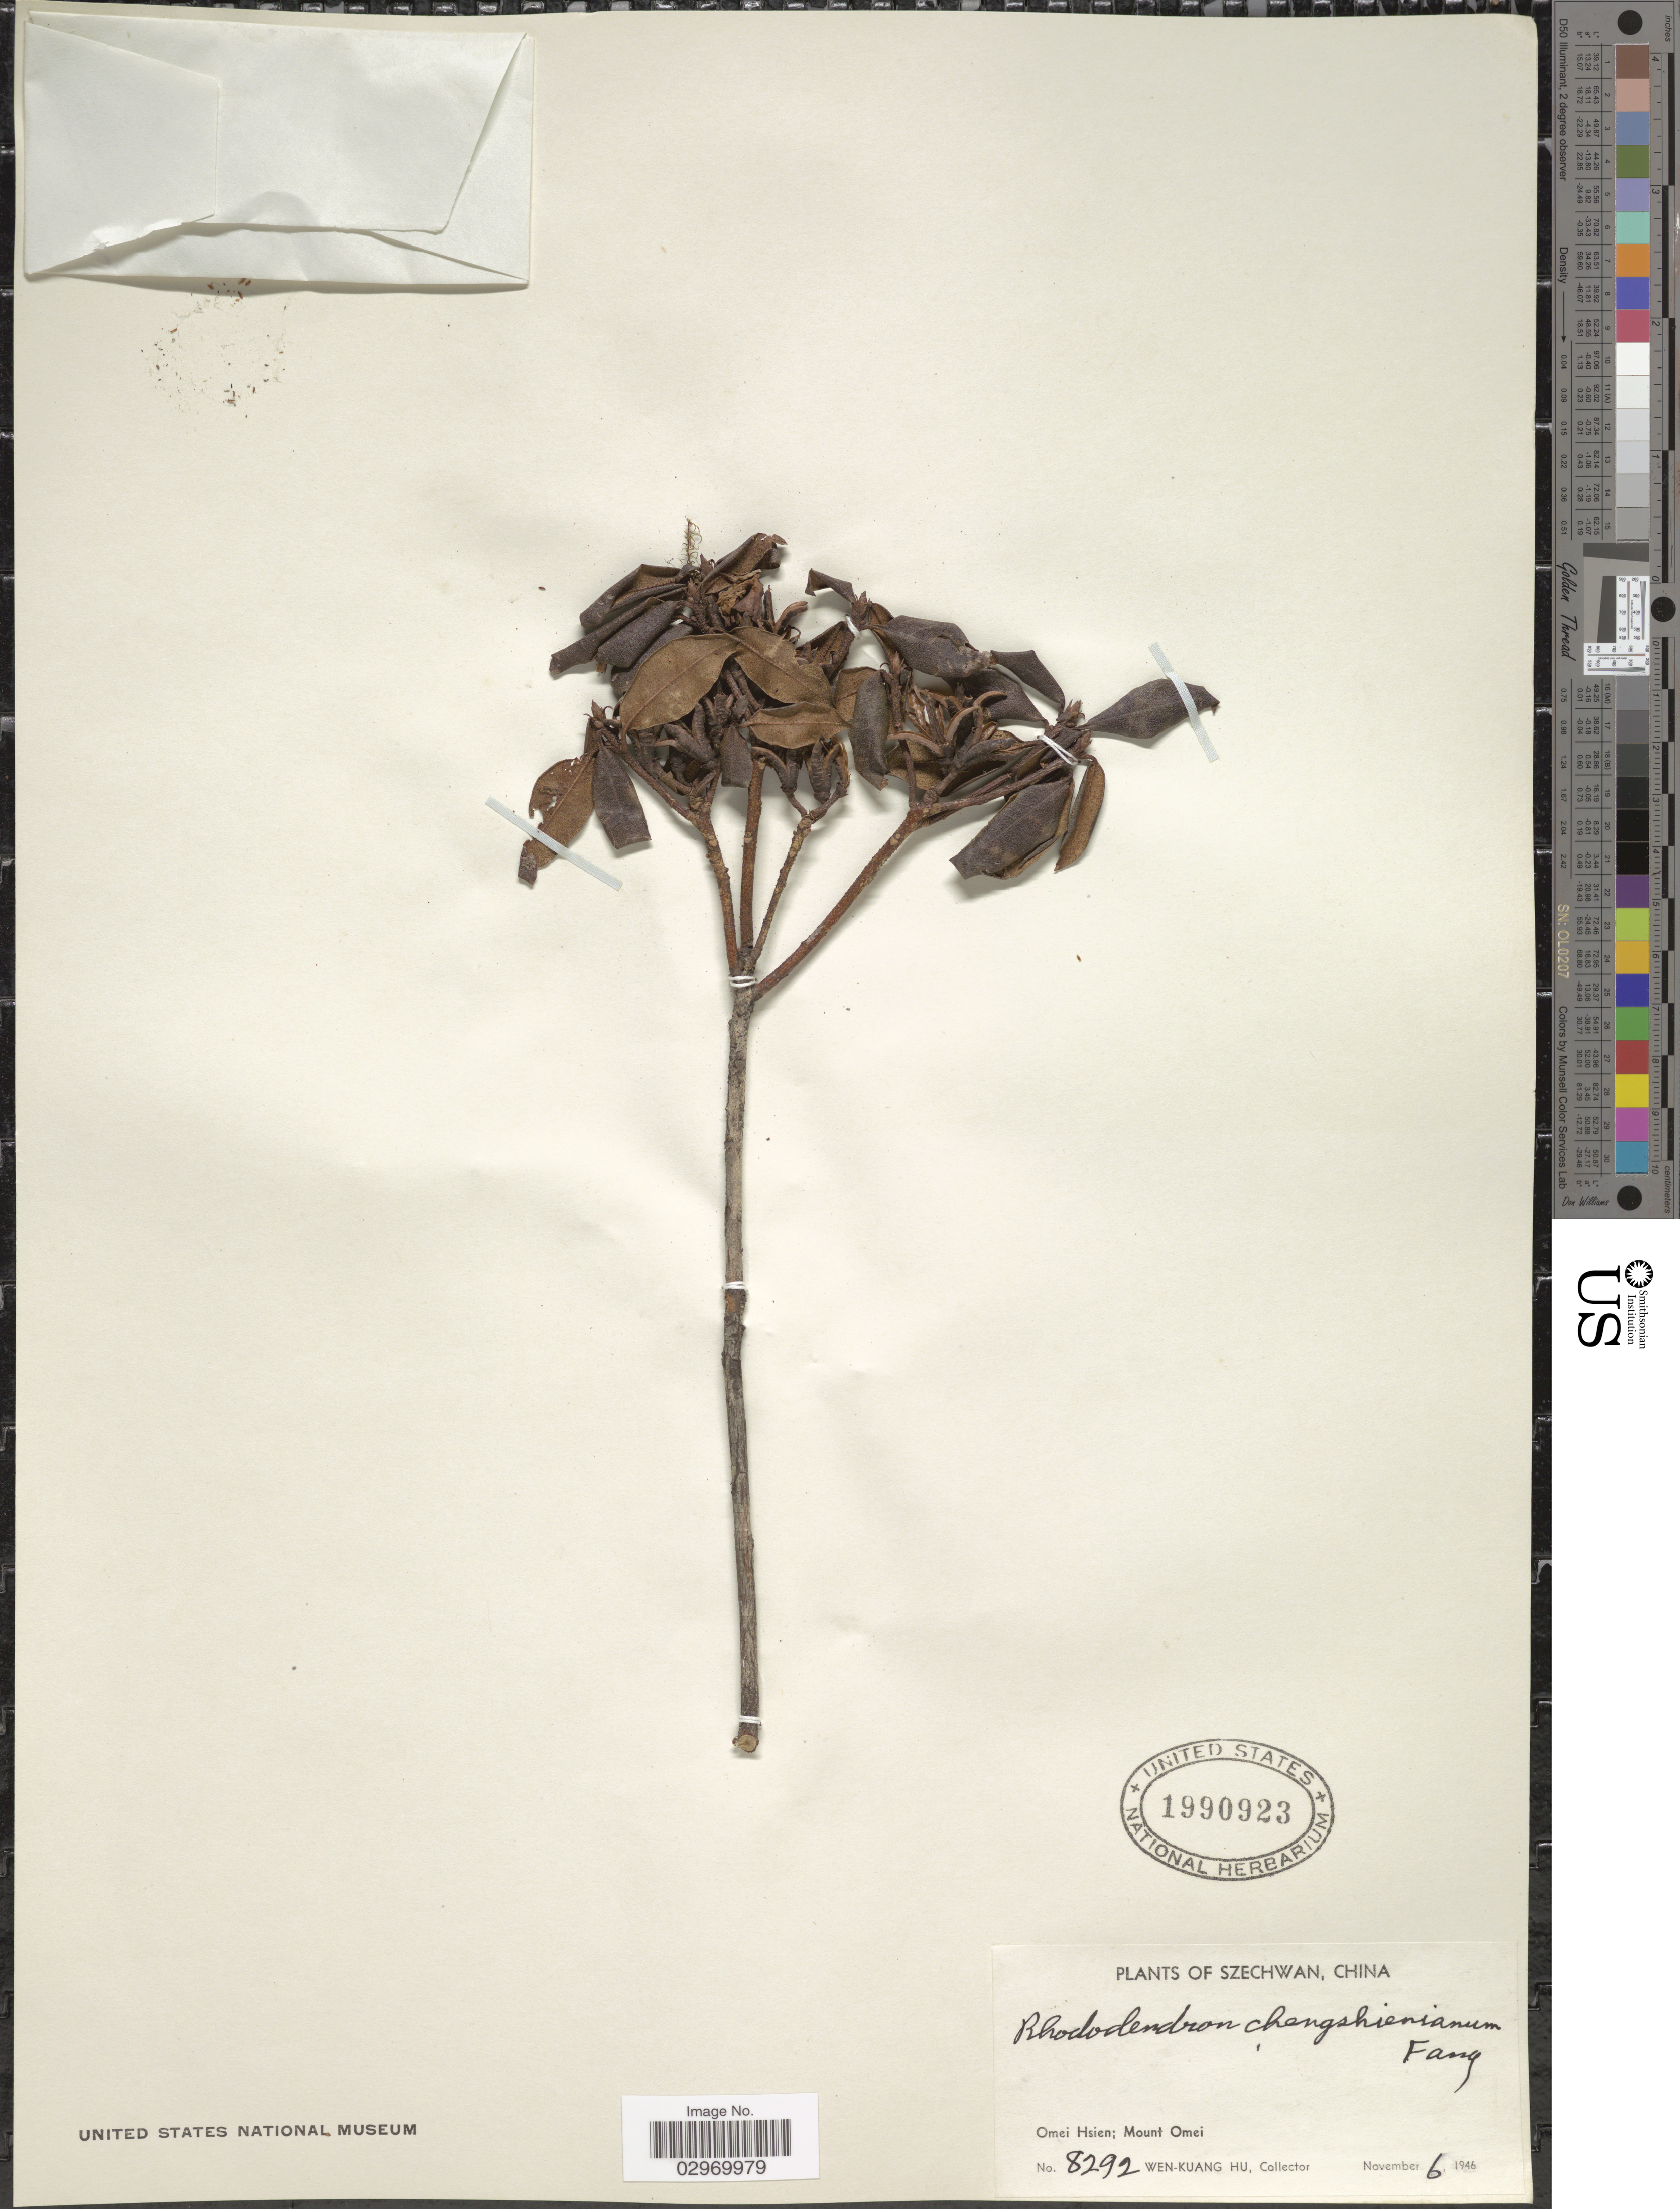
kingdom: Plantae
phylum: Tracheophyta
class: Magnoliopsida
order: Ericales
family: Ericaceae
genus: Rhododendron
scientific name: Rhododendron changii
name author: (W.P. Fang) W.P. Fang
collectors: W. K. Hu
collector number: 8292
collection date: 1946-11-06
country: China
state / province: Sichuan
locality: Omei Hsien, Mount Omei.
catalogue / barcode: US 1990923